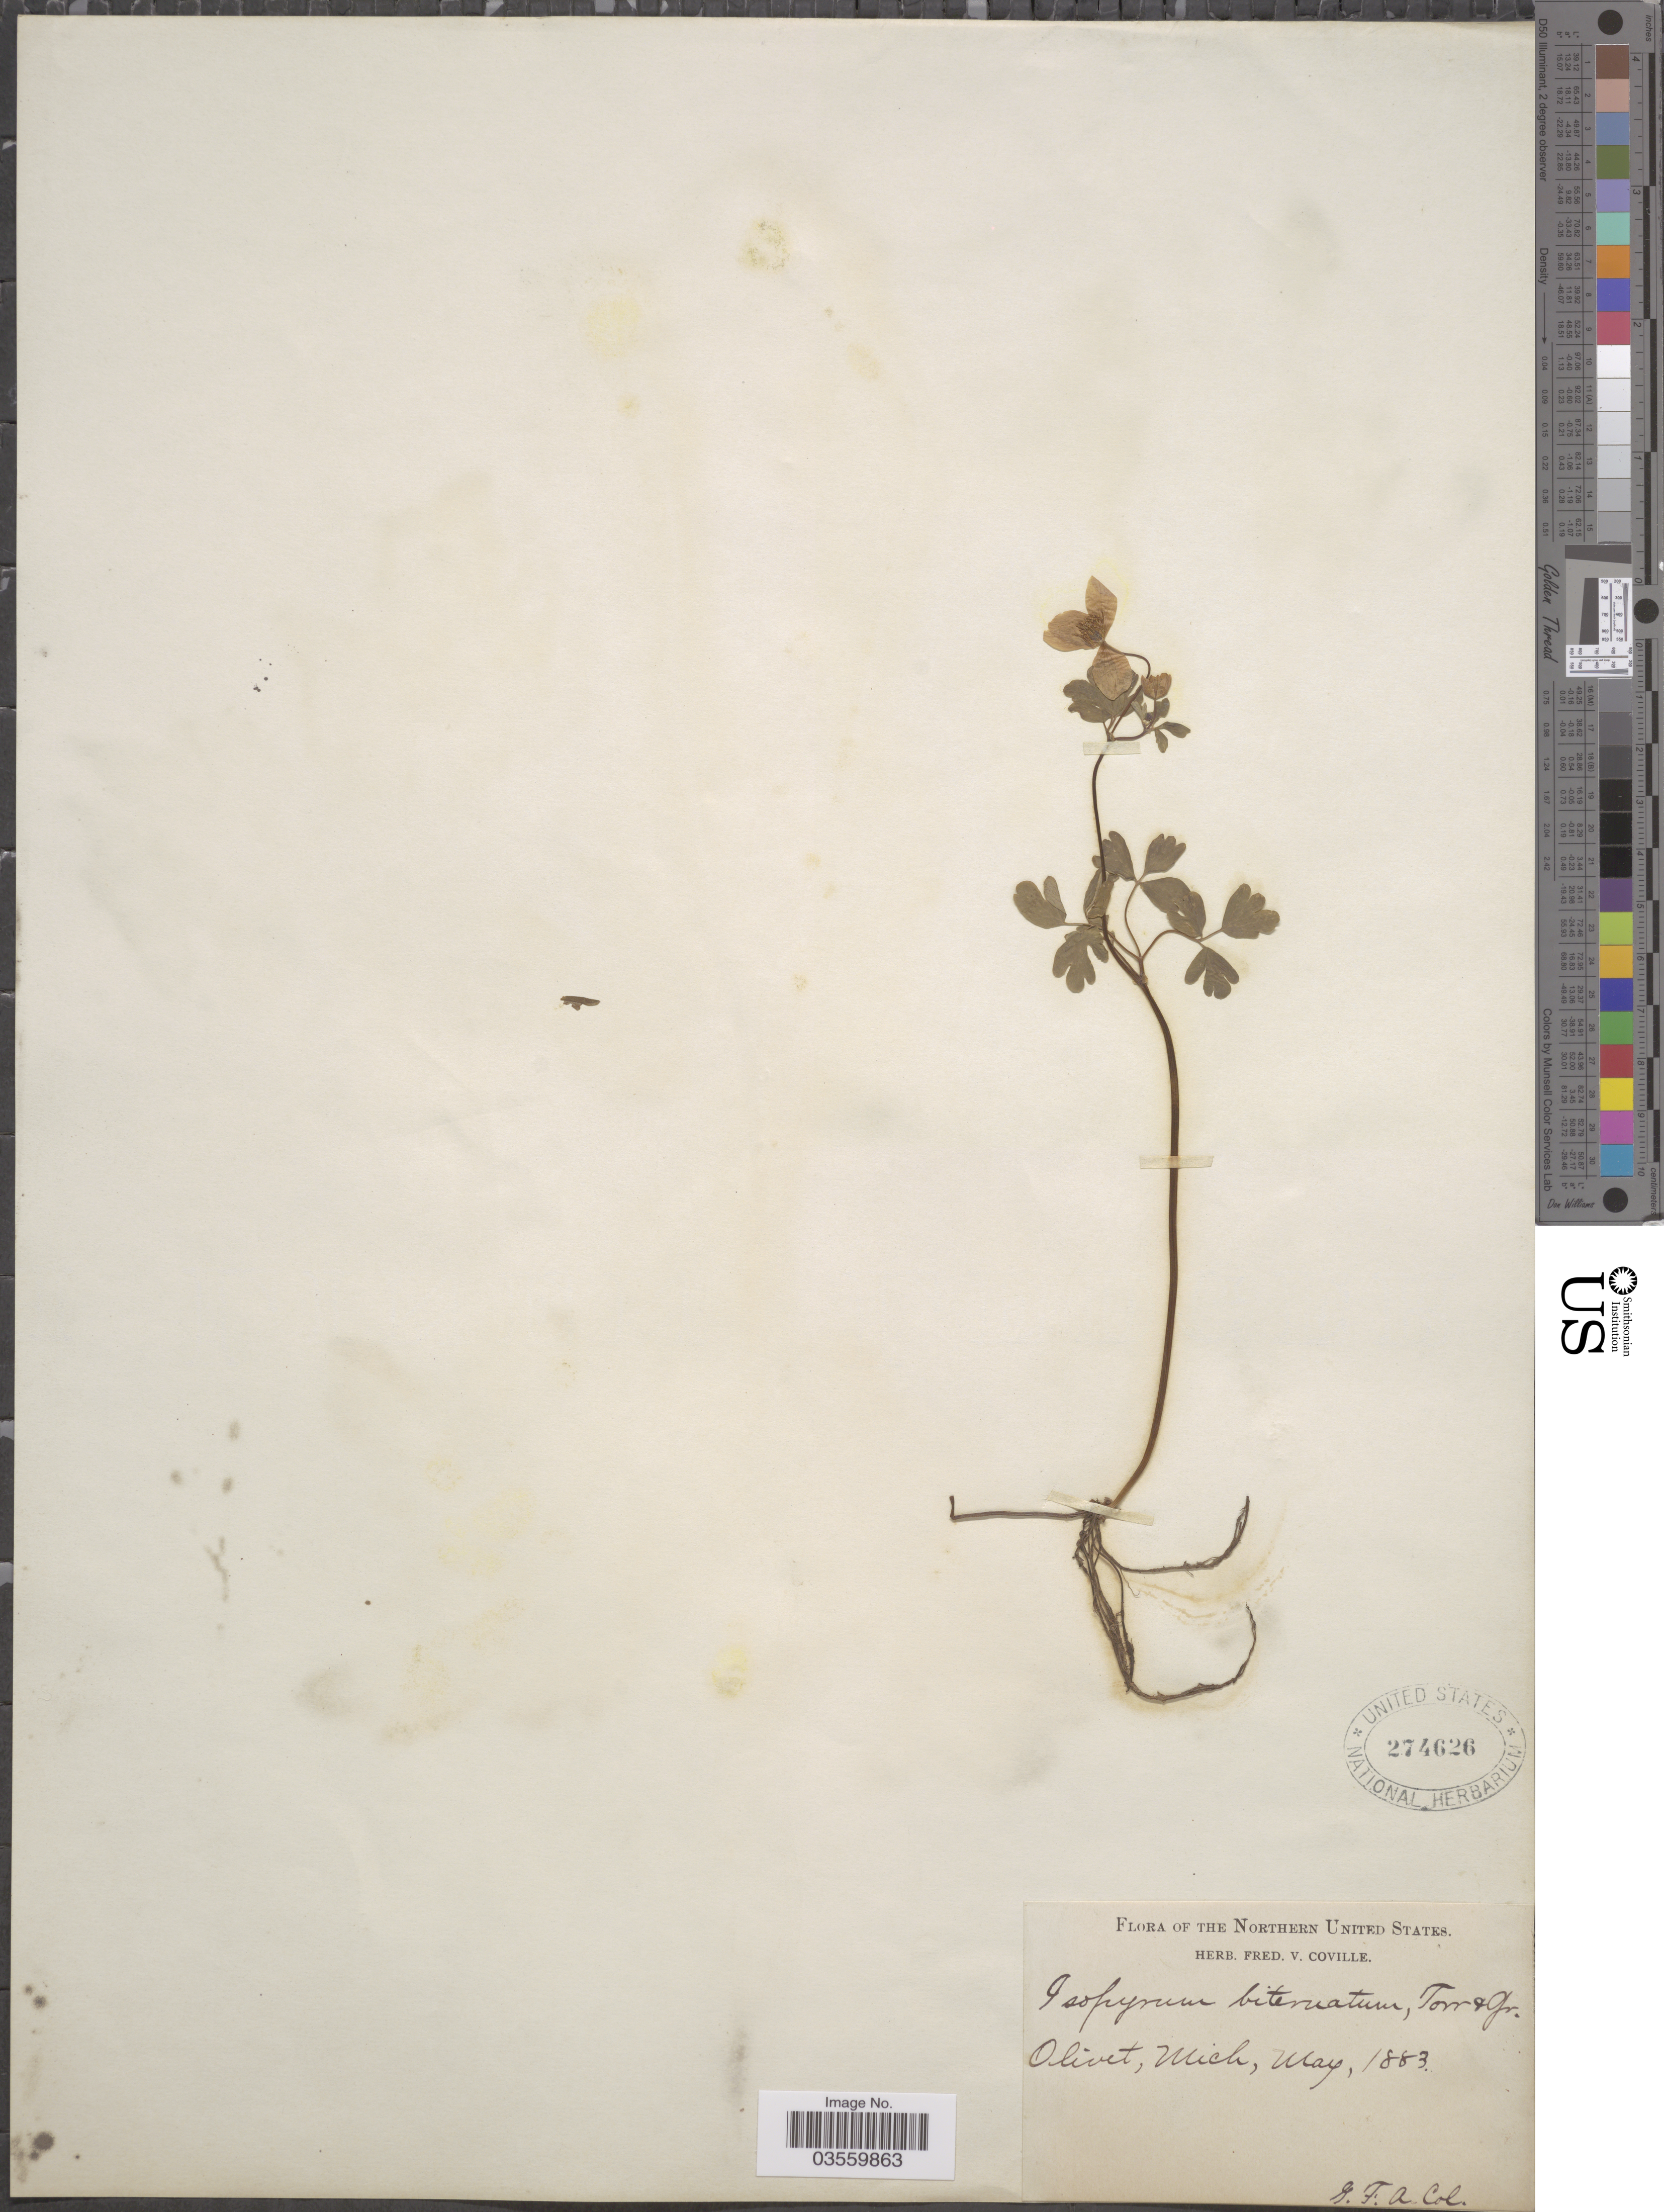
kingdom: Plantae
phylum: Tracheophyta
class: Magnoliopsida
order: Ranunculales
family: Ranunculaceae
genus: Enemion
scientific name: Enemion biternatum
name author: (Torr. & A. Gray) Raf.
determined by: Strong, Mark T., (BOT), Smithsonian Institution - National Museum of Natural History (UNITED STATES)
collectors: G. F. A.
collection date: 1883-05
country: United States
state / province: Michigan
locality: Northern United States. Olivet.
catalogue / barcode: US 274626